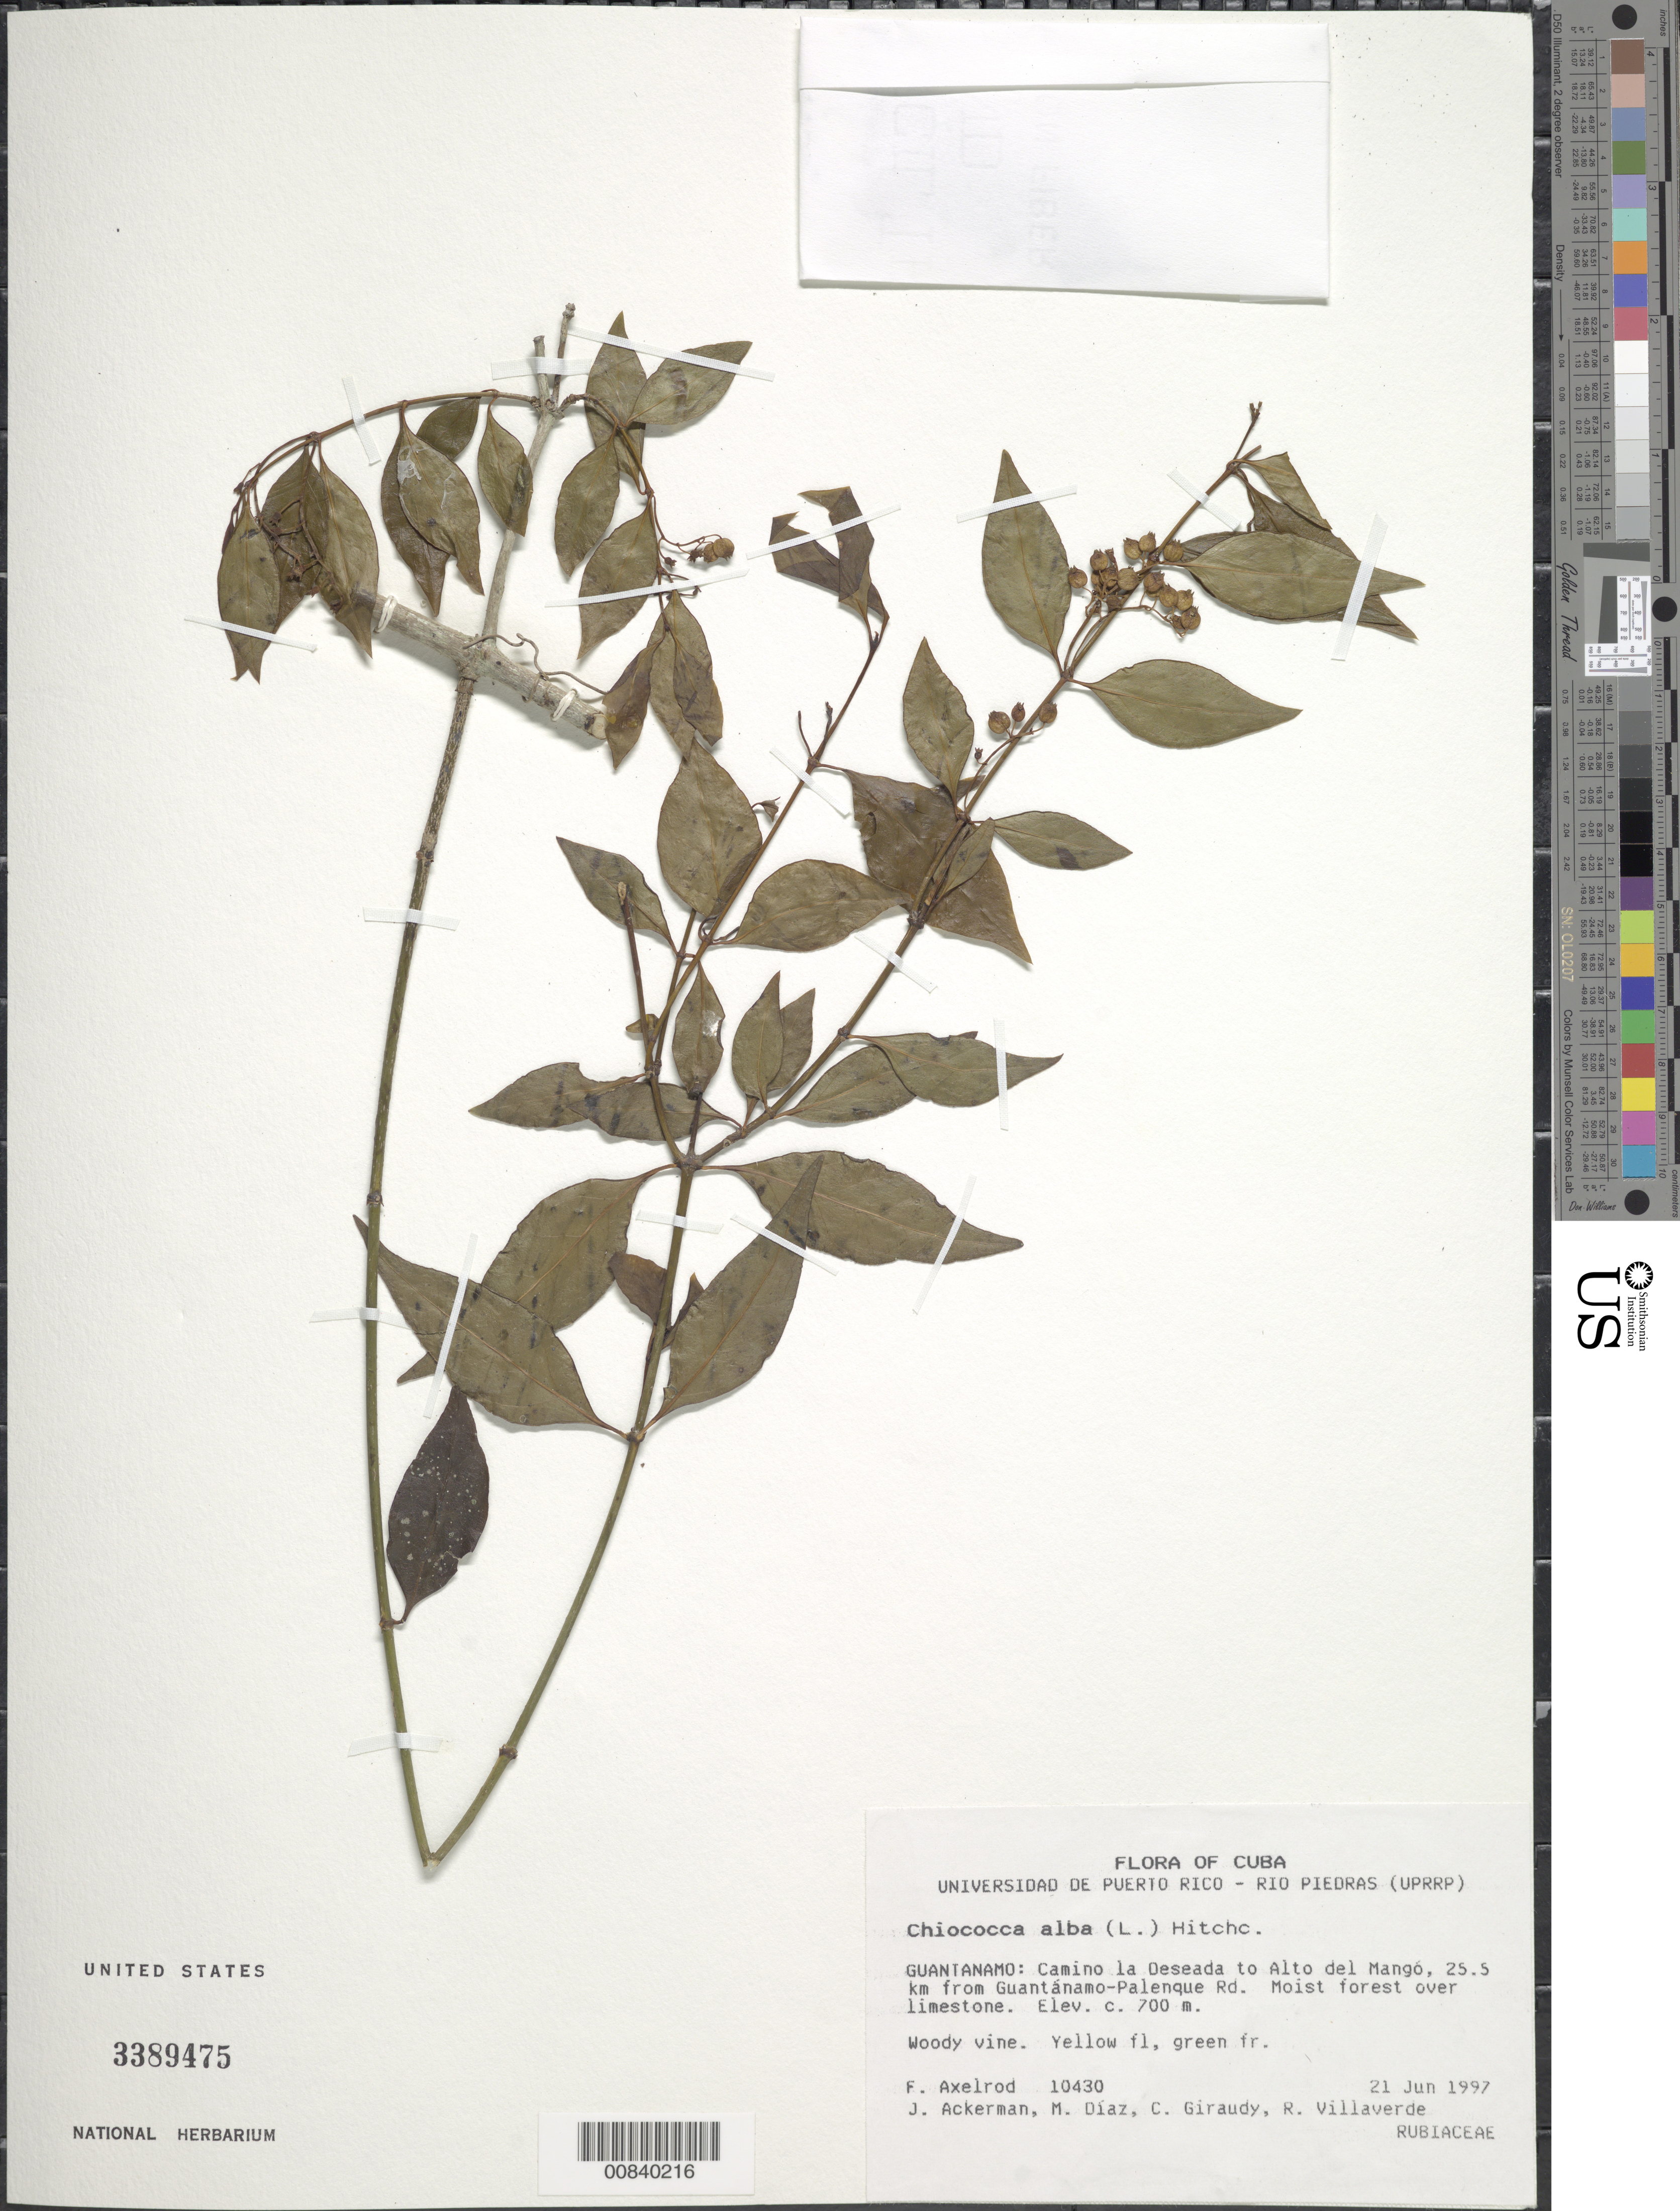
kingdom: Plantae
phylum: Tracheophyta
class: Magnoliopsida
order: Gentianales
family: Rubiaceae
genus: Chiococca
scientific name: Chiococca alba subsp. alba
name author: (L.) Hitchc.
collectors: F. S. Axelrod, J. D. Ackerman, M. Díaz, C. Giraudy & R. Villaverde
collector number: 10430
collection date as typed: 21 Jun 1997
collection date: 1997-06-21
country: Cuba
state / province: Guantanamo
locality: Camino la Deseada to Alto del Mangó, 25.5 km from Guantánamo-Palenque Rd.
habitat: Moist forest over limestone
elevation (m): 700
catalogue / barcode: US 3389475